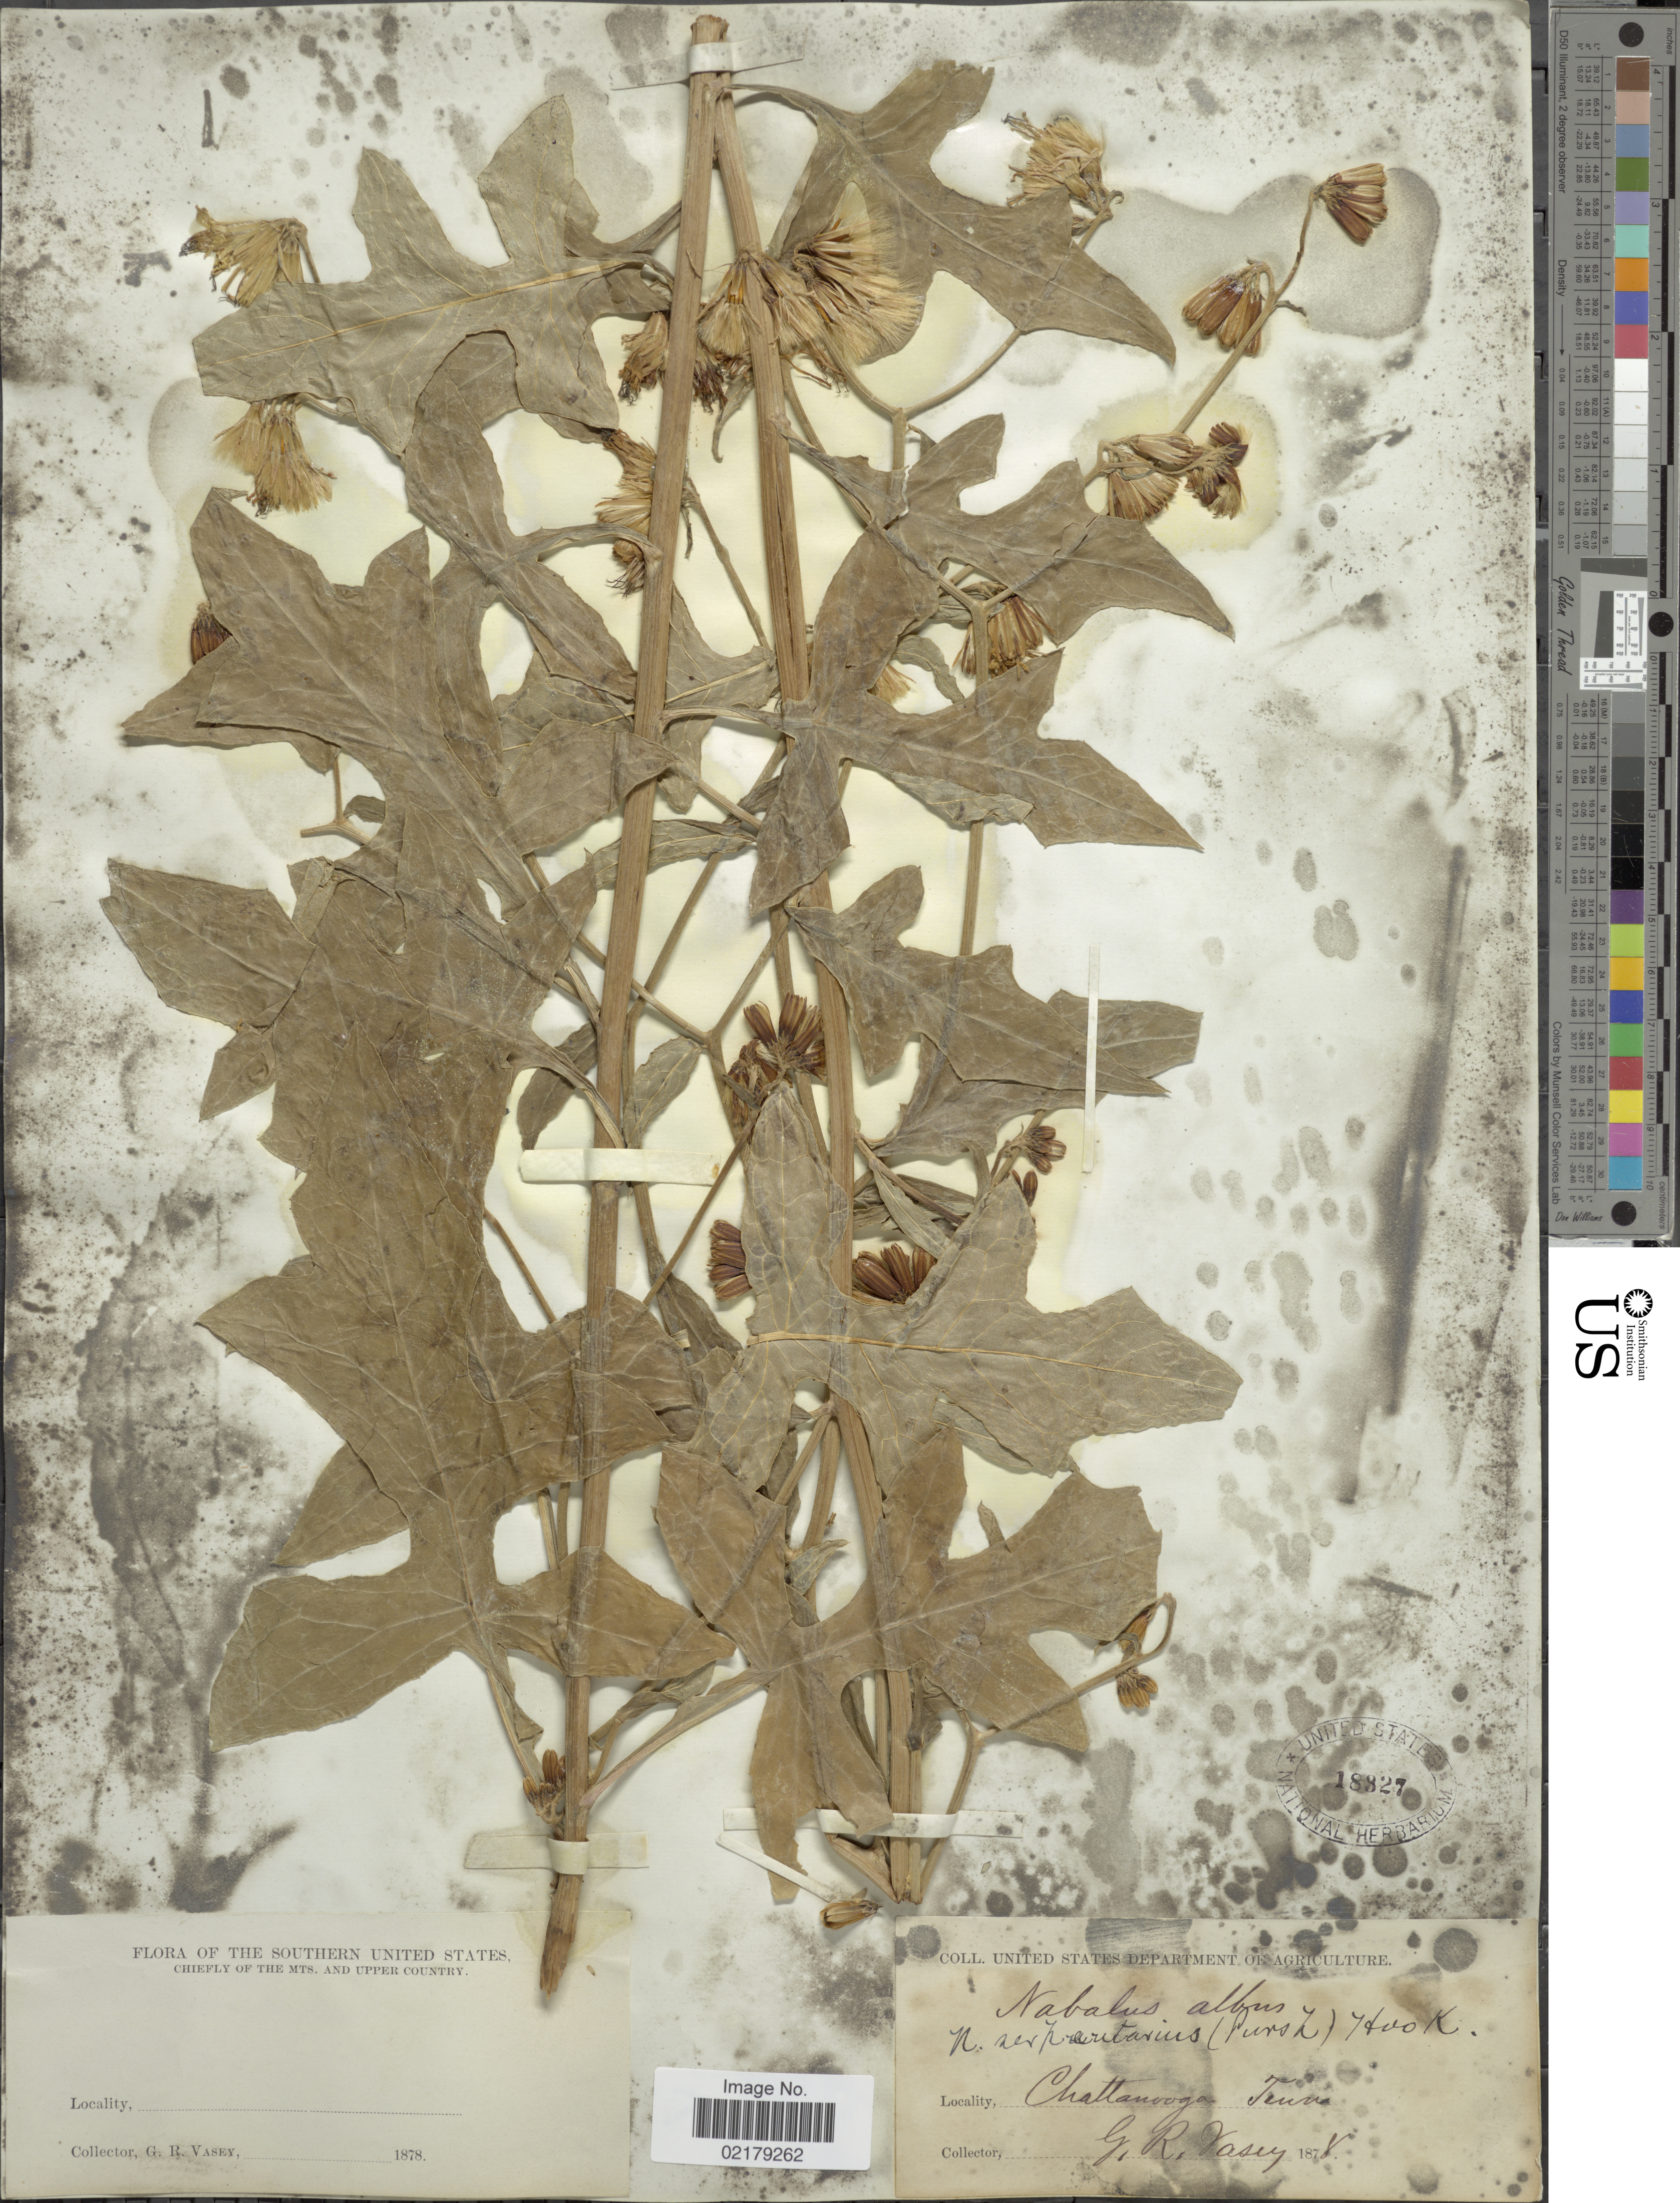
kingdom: Plantae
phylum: Tracheophyta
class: Magnoliopsida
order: Asterales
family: Asteraceae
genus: Nabalus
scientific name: Nabalus serpentarius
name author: (Pursh) Hook.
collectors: G. R. Vasey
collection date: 1878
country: United States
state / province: Tennessee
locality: Chattanooga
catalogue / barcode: US 18327